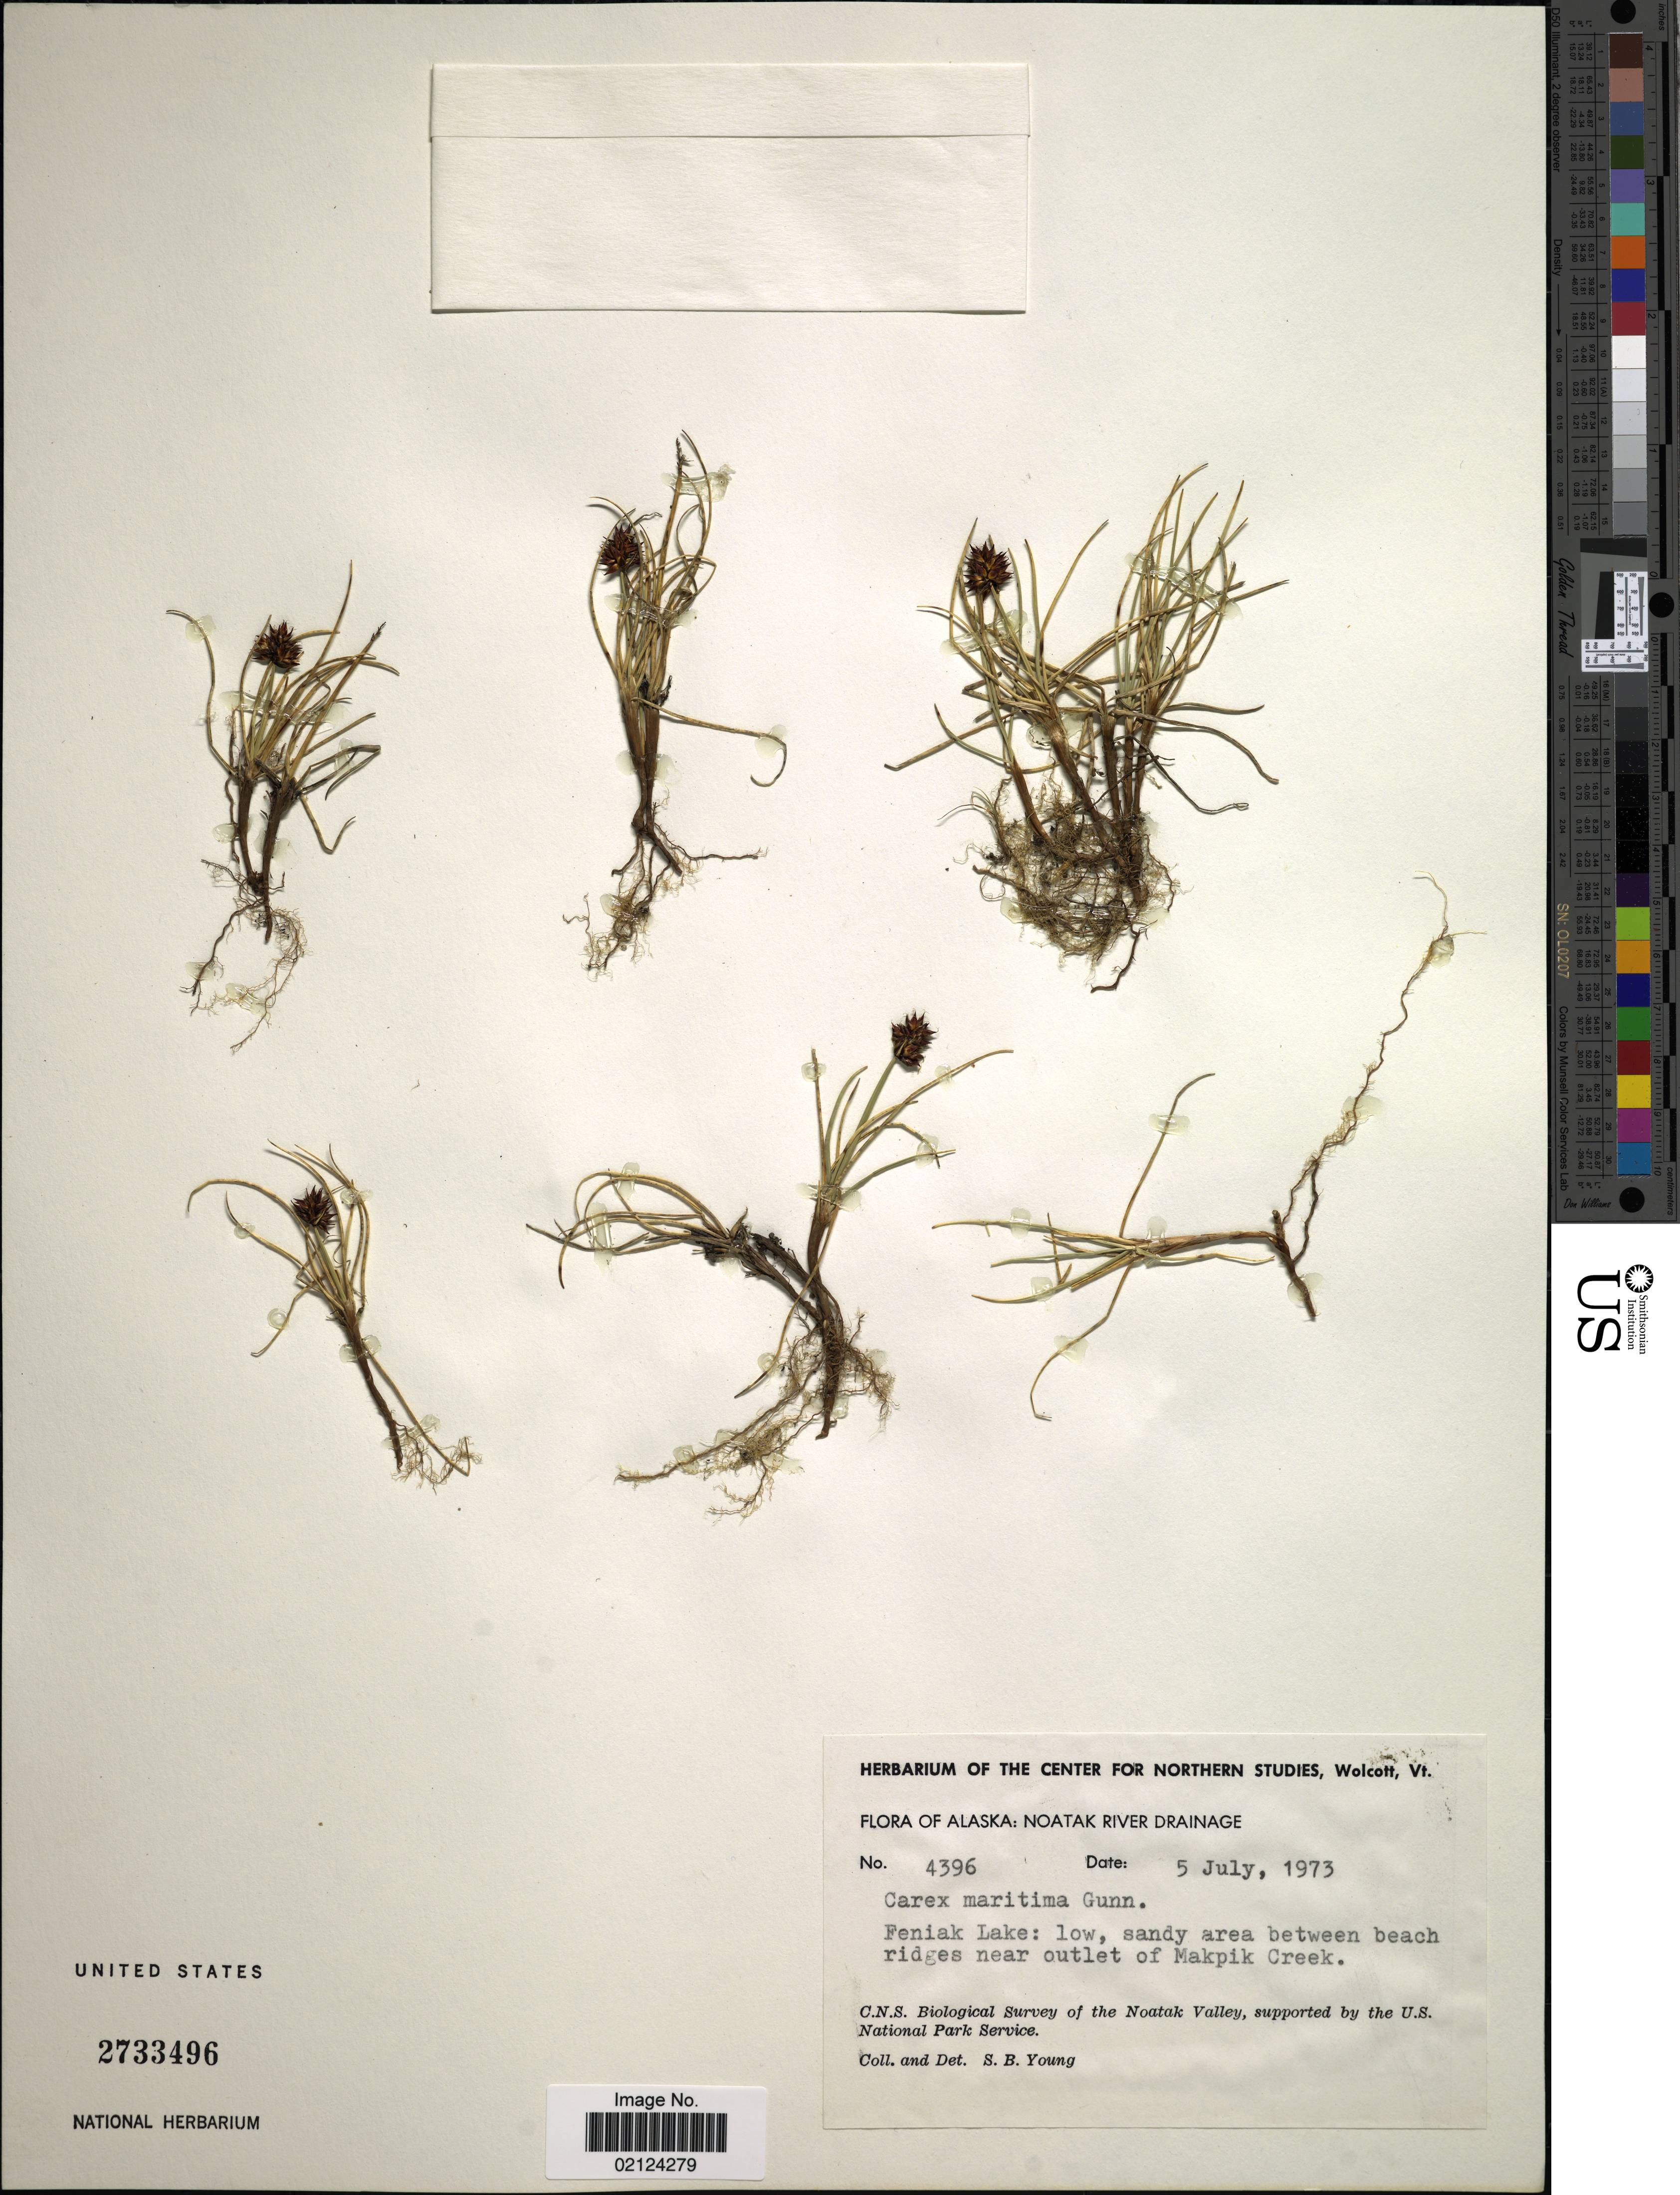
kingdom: Plantae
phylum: Tracheophyta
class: Liliopsida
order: Poales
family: Cyperaceae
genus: Carex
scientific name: Carex maritima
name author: Gunnerus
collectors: S. Young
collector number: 4396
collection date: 1973-07-05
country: United States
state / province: Alaska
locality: Noatak River rainage, Feniak Lake, between beach ridges near outlet of Makpik Creek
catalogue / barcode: US 2733496